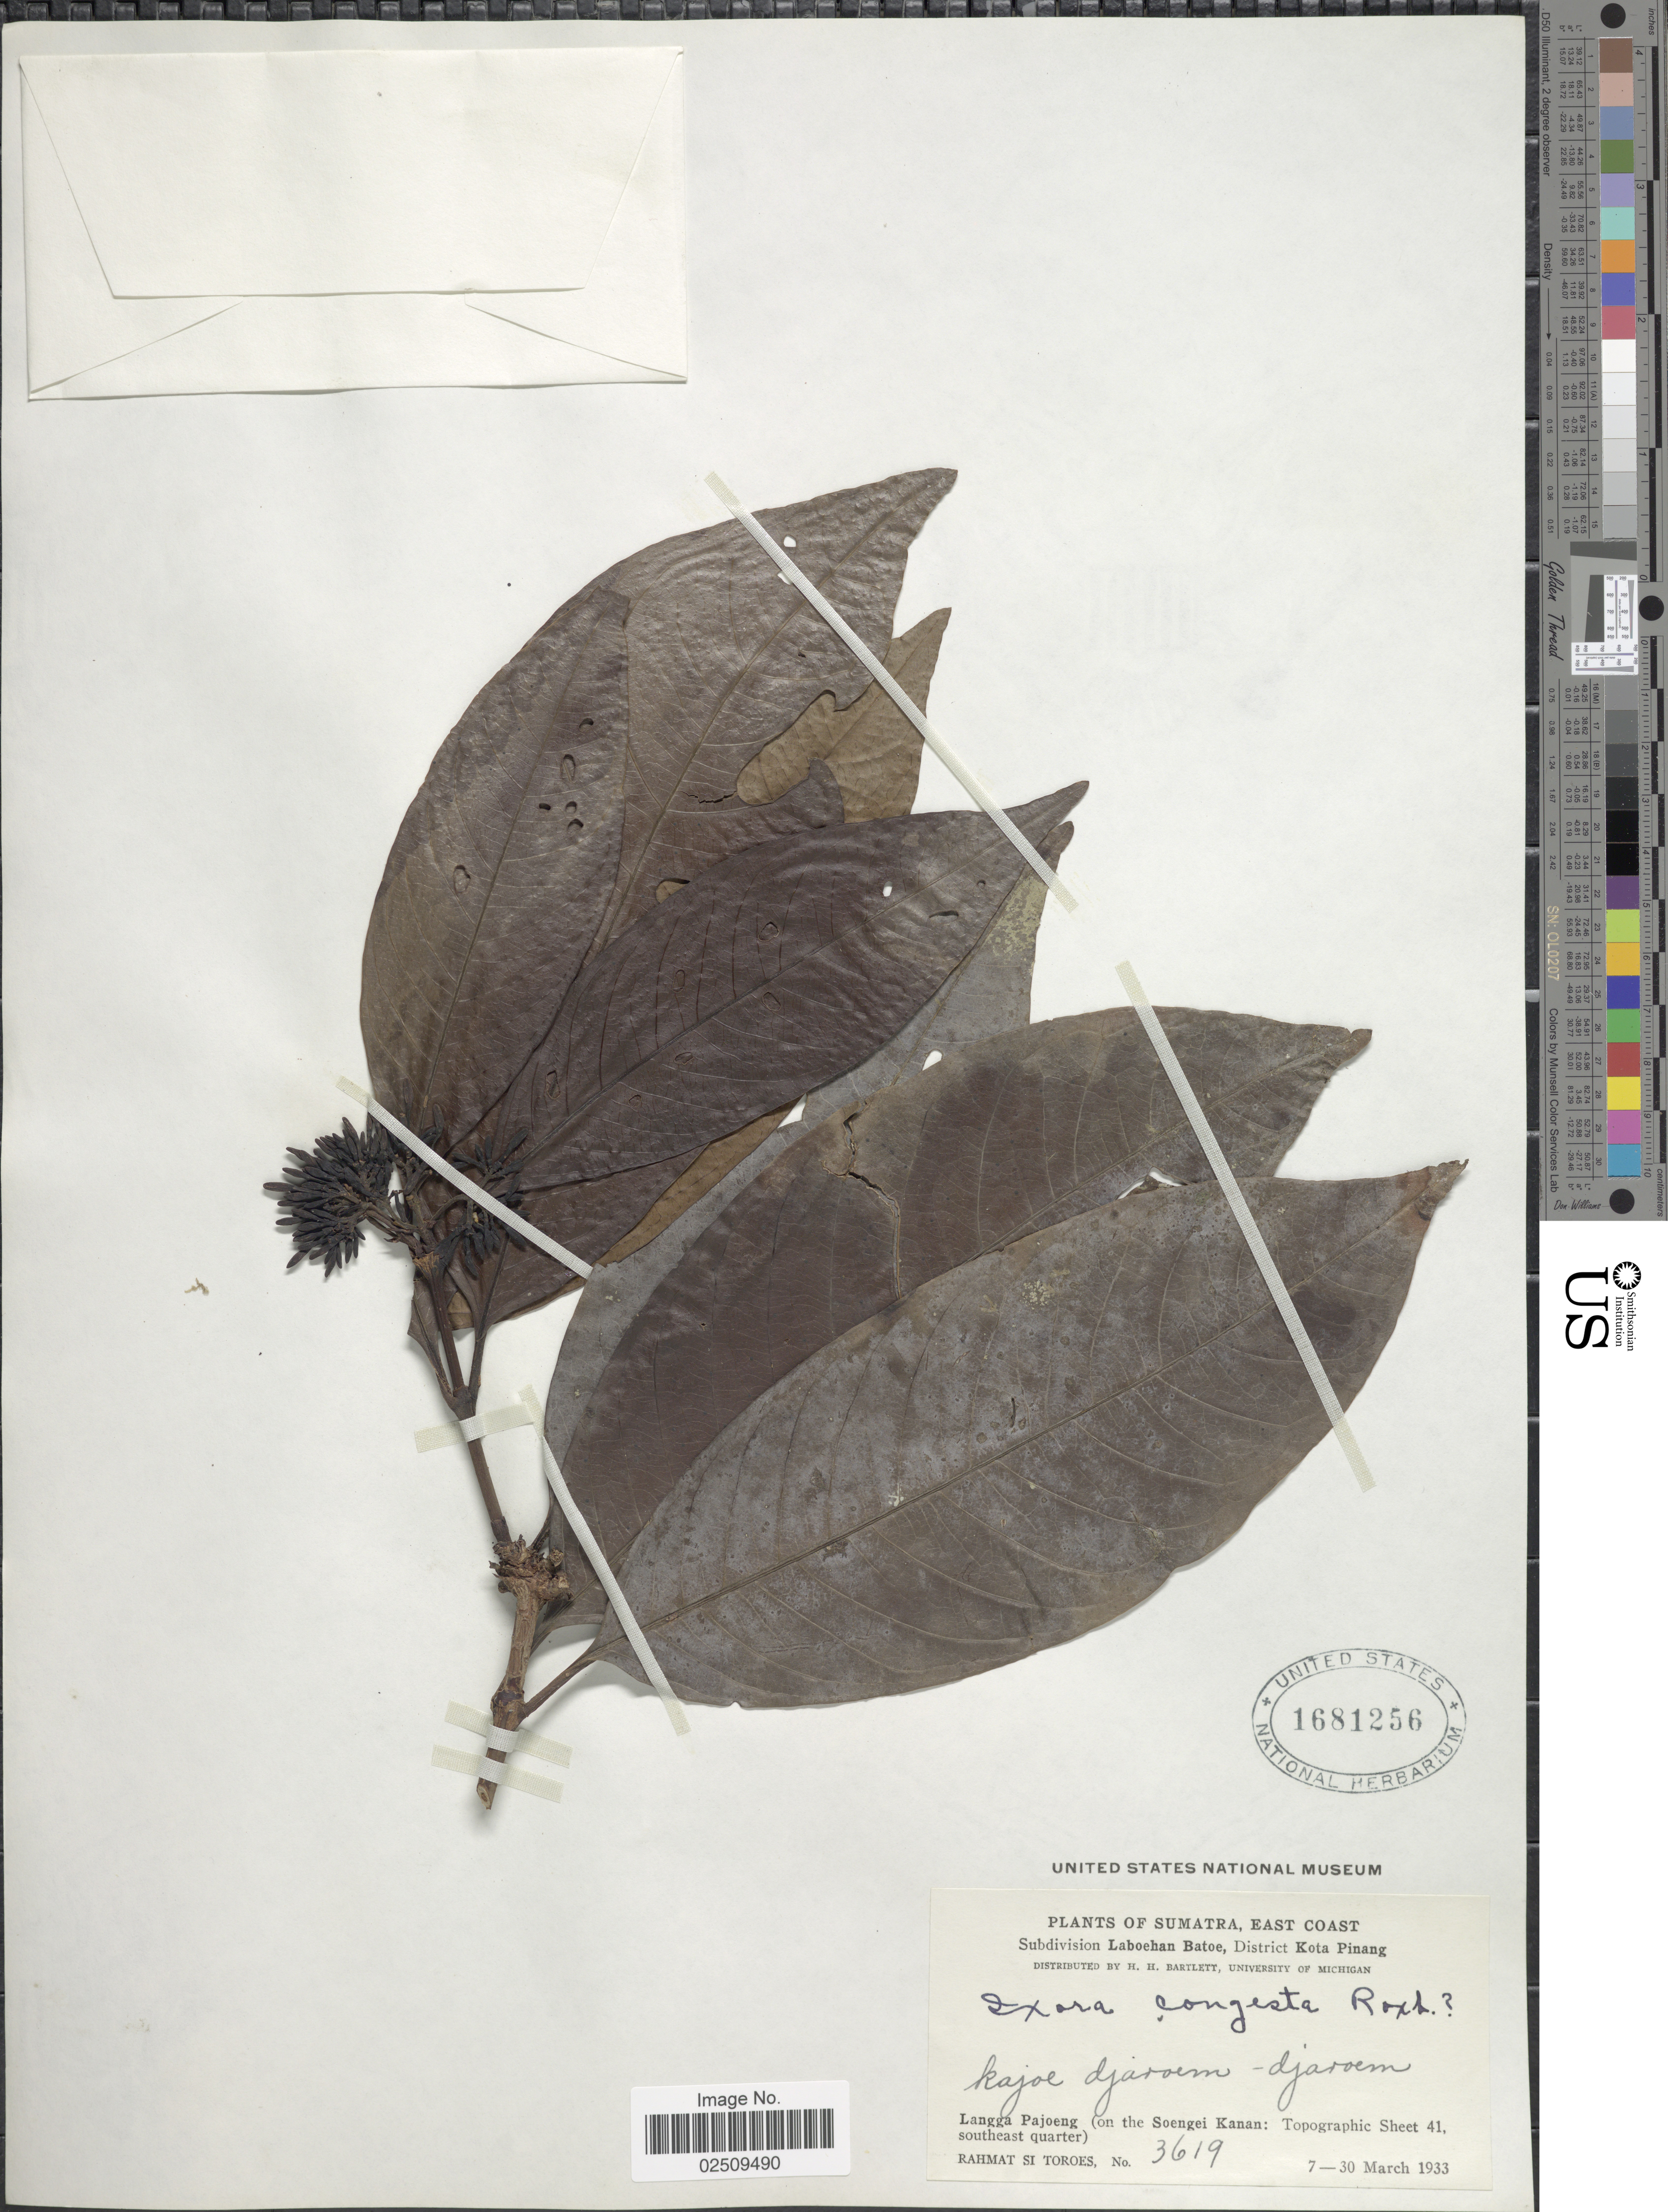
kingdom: Plantae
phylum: Tracheophyta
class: Magnoliopsida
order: Gentianales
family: Rubiaceae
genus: Ixora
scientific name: Ixora congesta x I. macrothyrsa (Teijsm. & Binn.) N.E. Br. 'Thai Flame'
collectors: Rahmat Si Boeea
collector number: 3619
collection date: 1933-03-07/1933-03-30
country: Indonesia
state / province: Sumatra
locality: East Coast, Subdivision Laboehan Batoe, District Kota Pinang, kajoe djaroem-djaroem, Langga Pajoeng (on the Soengei Kanan: Topographic 41, southeast quarter)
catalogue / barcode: US 1681256